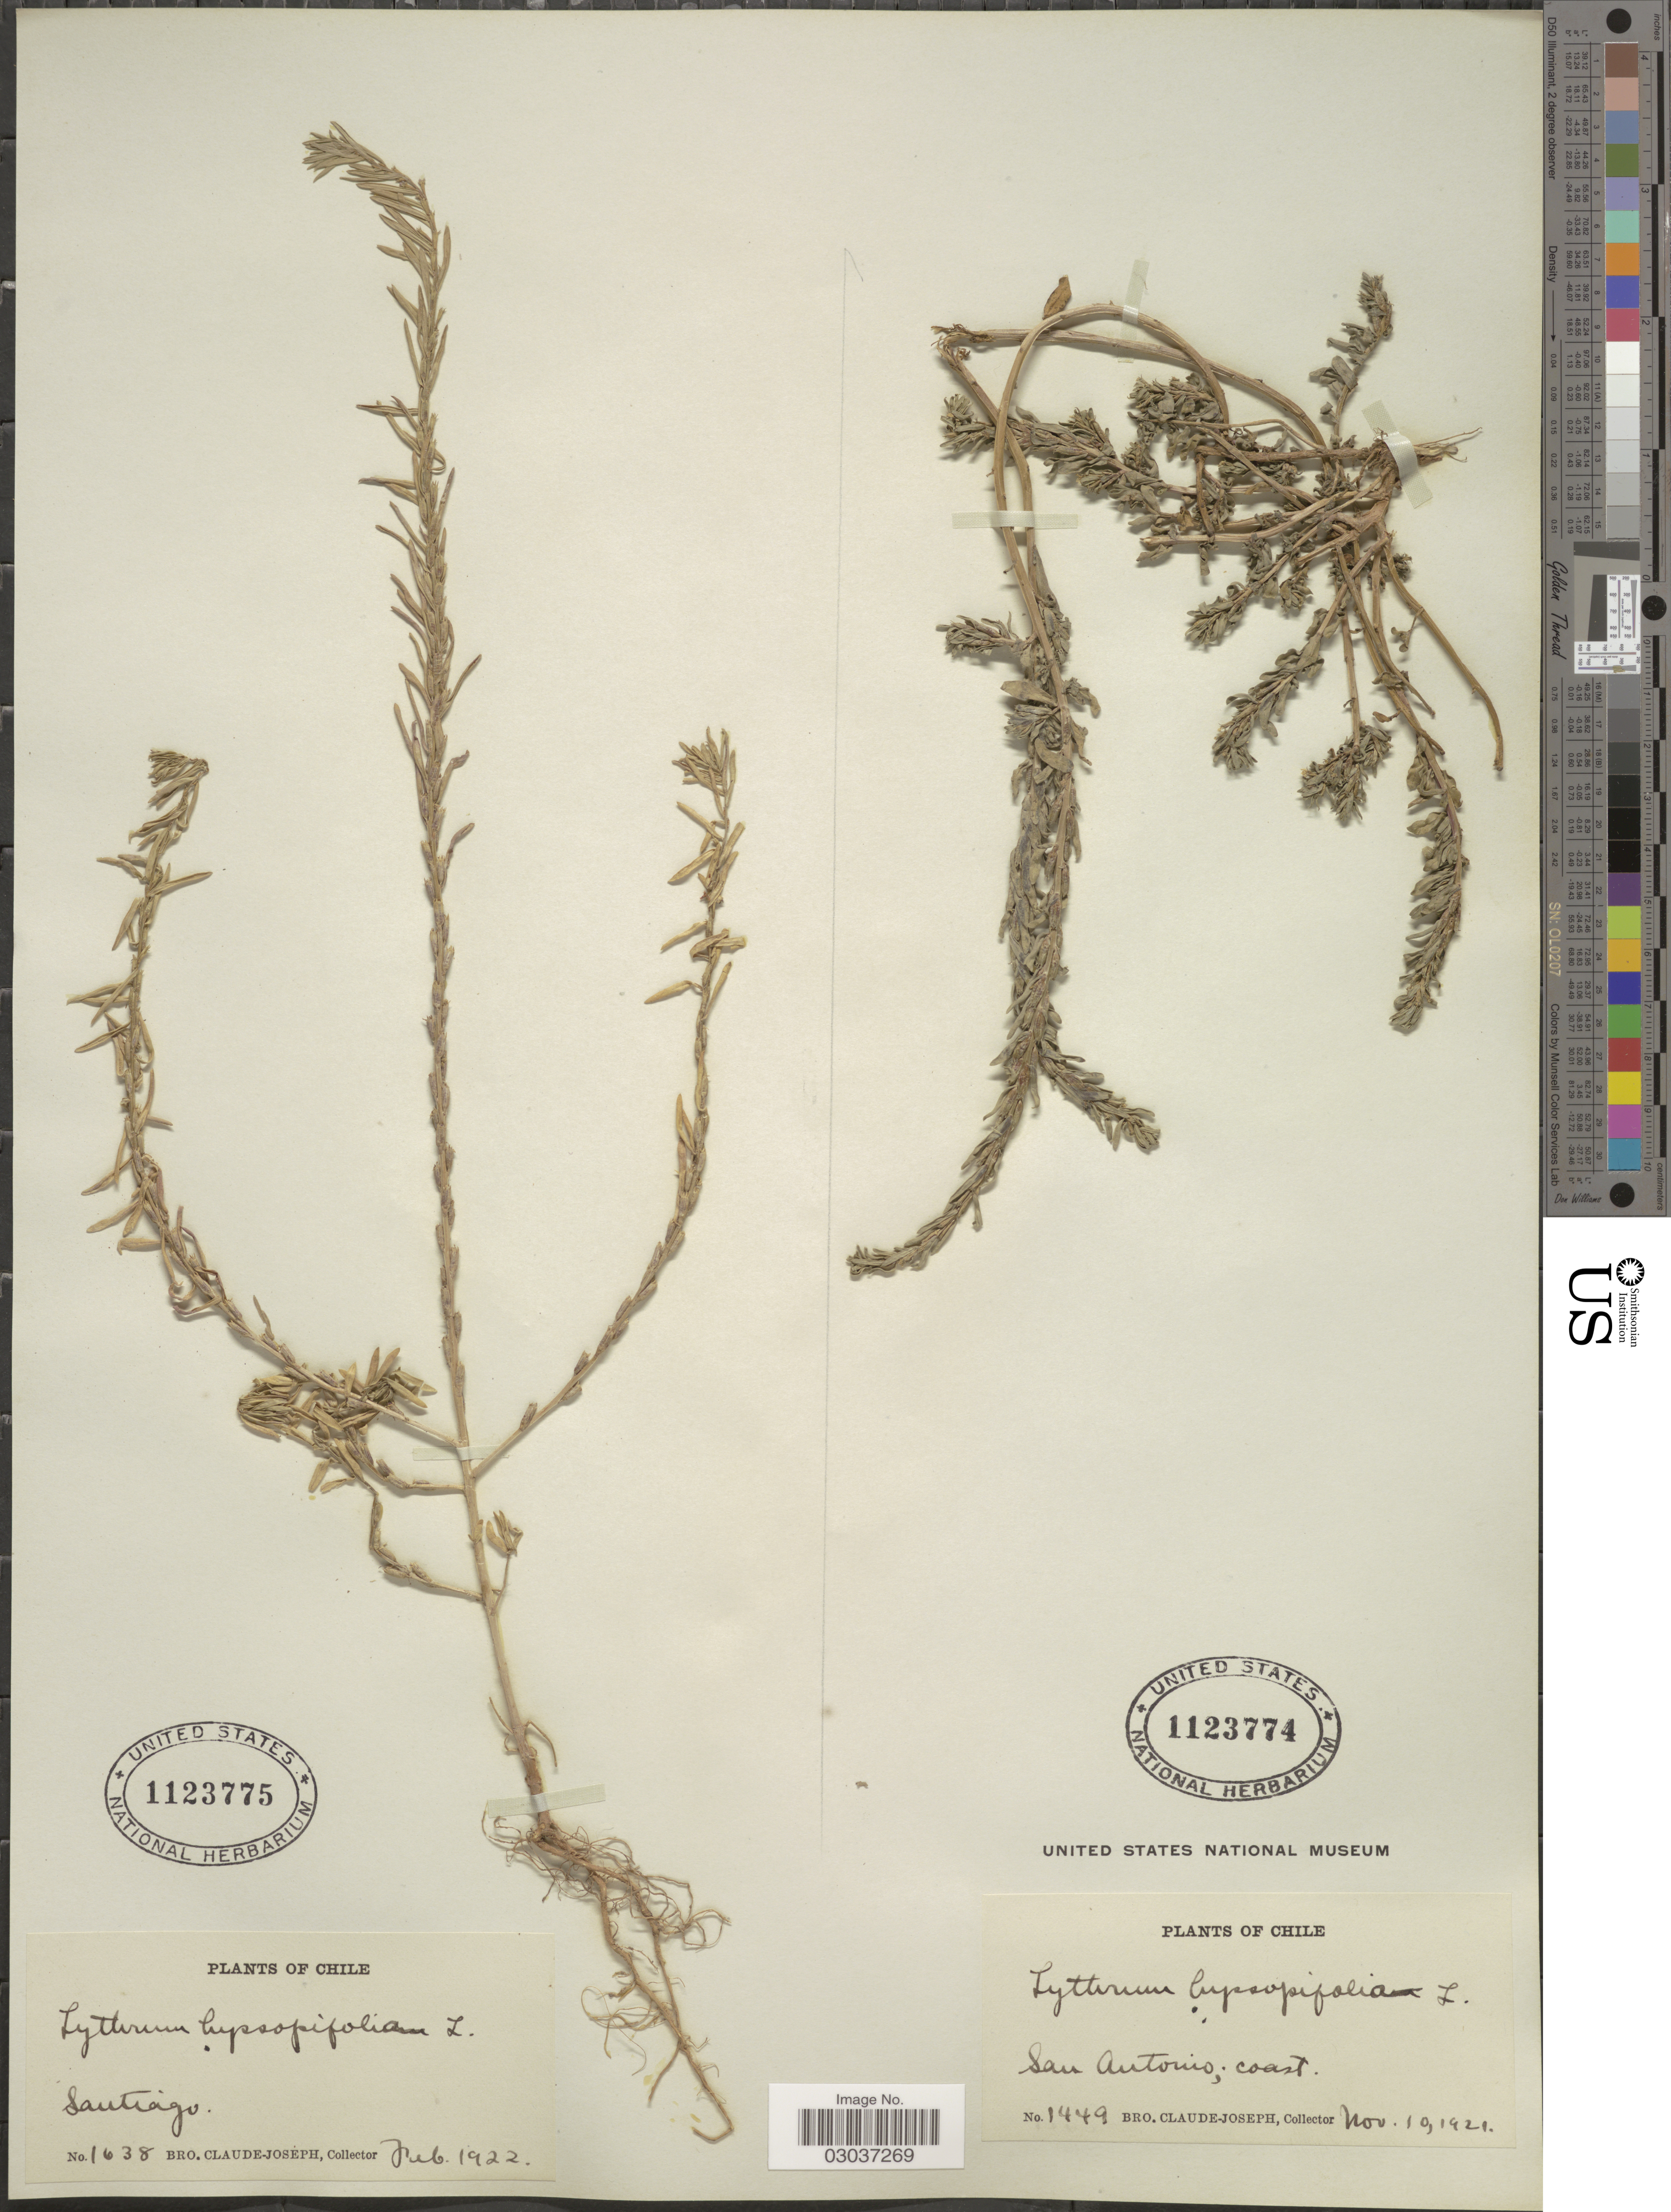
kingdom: Plantae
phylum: Tracheophyta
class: Magnoliopsida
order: Myrtales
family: Lythraceae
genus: Lythrum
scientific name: Lythrum hyssopifolia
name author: L.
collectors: Bro. Claude-Joseph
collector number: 1449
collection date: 1921-11-10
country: Chile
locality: San Antonio.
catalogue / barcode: US 1123774-2